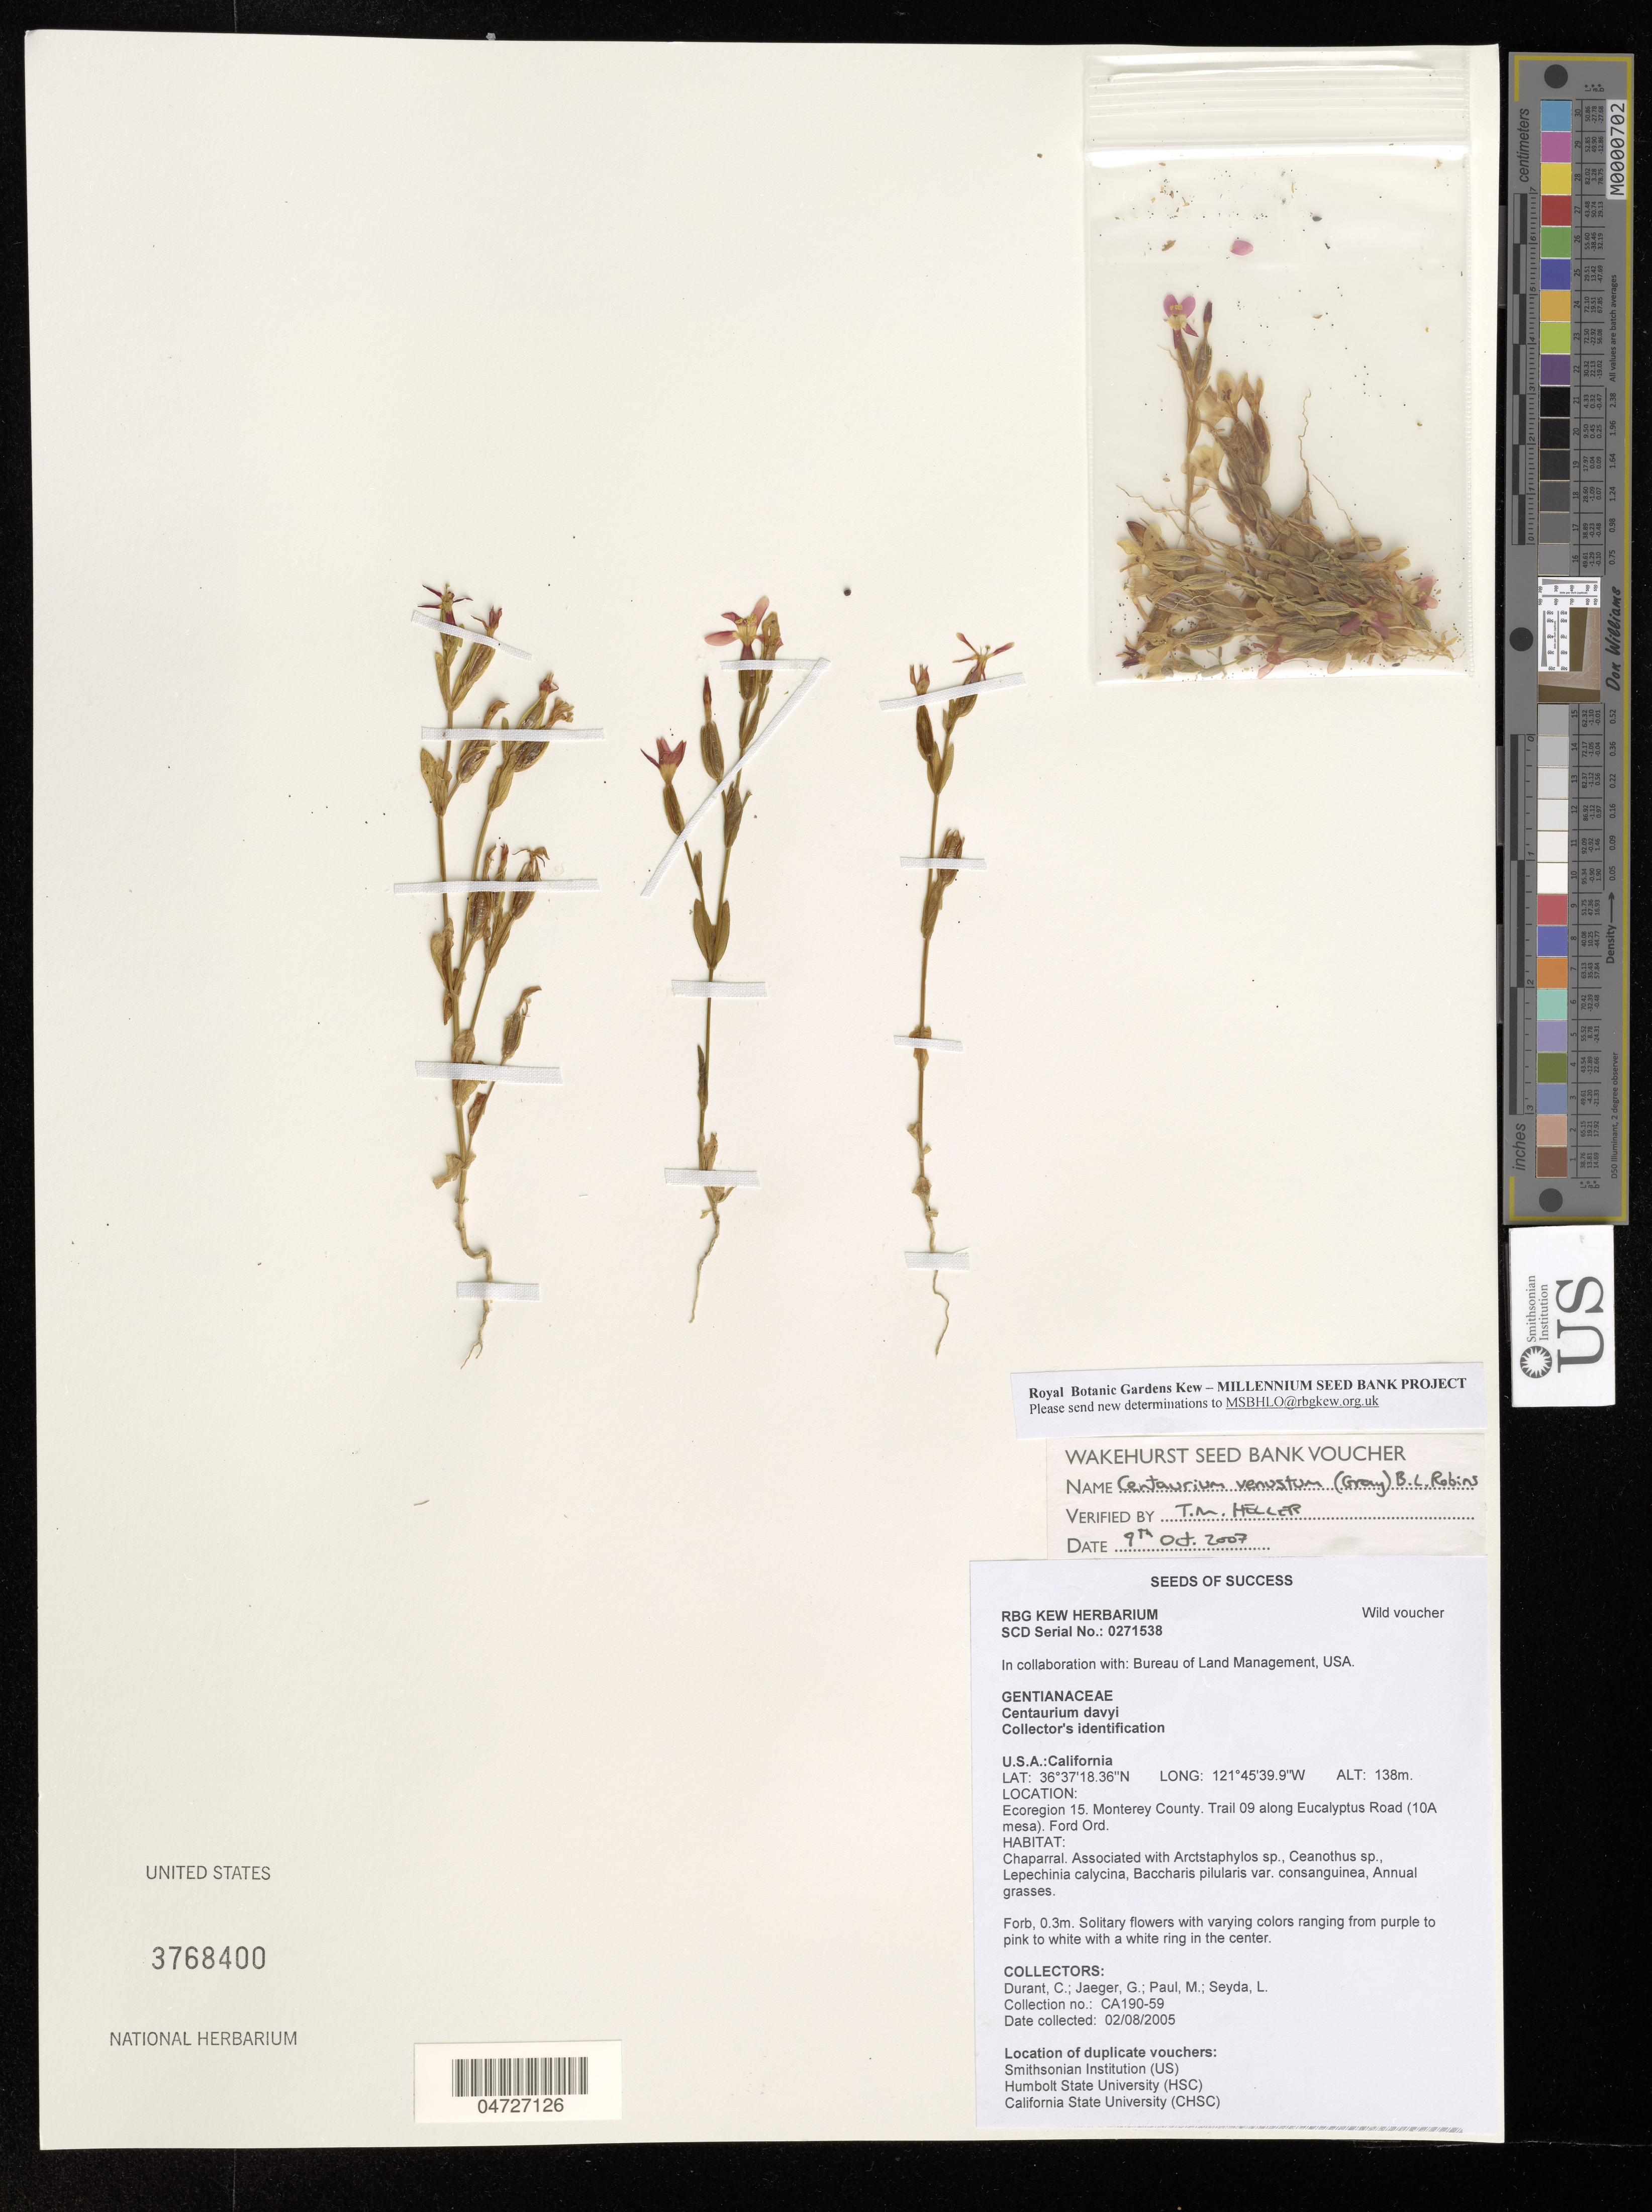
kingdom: Plantae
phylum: Tracheophyta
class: Magnoliopsida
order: Gentianales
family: Gentianaceae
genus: Centaurium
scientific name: Centaurium venustum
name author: (A. Gray) B.L. Rob.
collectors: C. Durant, G. Jaeger, M. Paul & L. Seyda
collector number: CA190-59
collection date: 2005-08-02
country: United States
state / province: California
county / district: Monterey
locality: Ecoregion 15. Monterey County. Trail 09 along Eucalyptus Road (10A mesa).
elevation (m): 138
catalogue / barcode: US 3768400